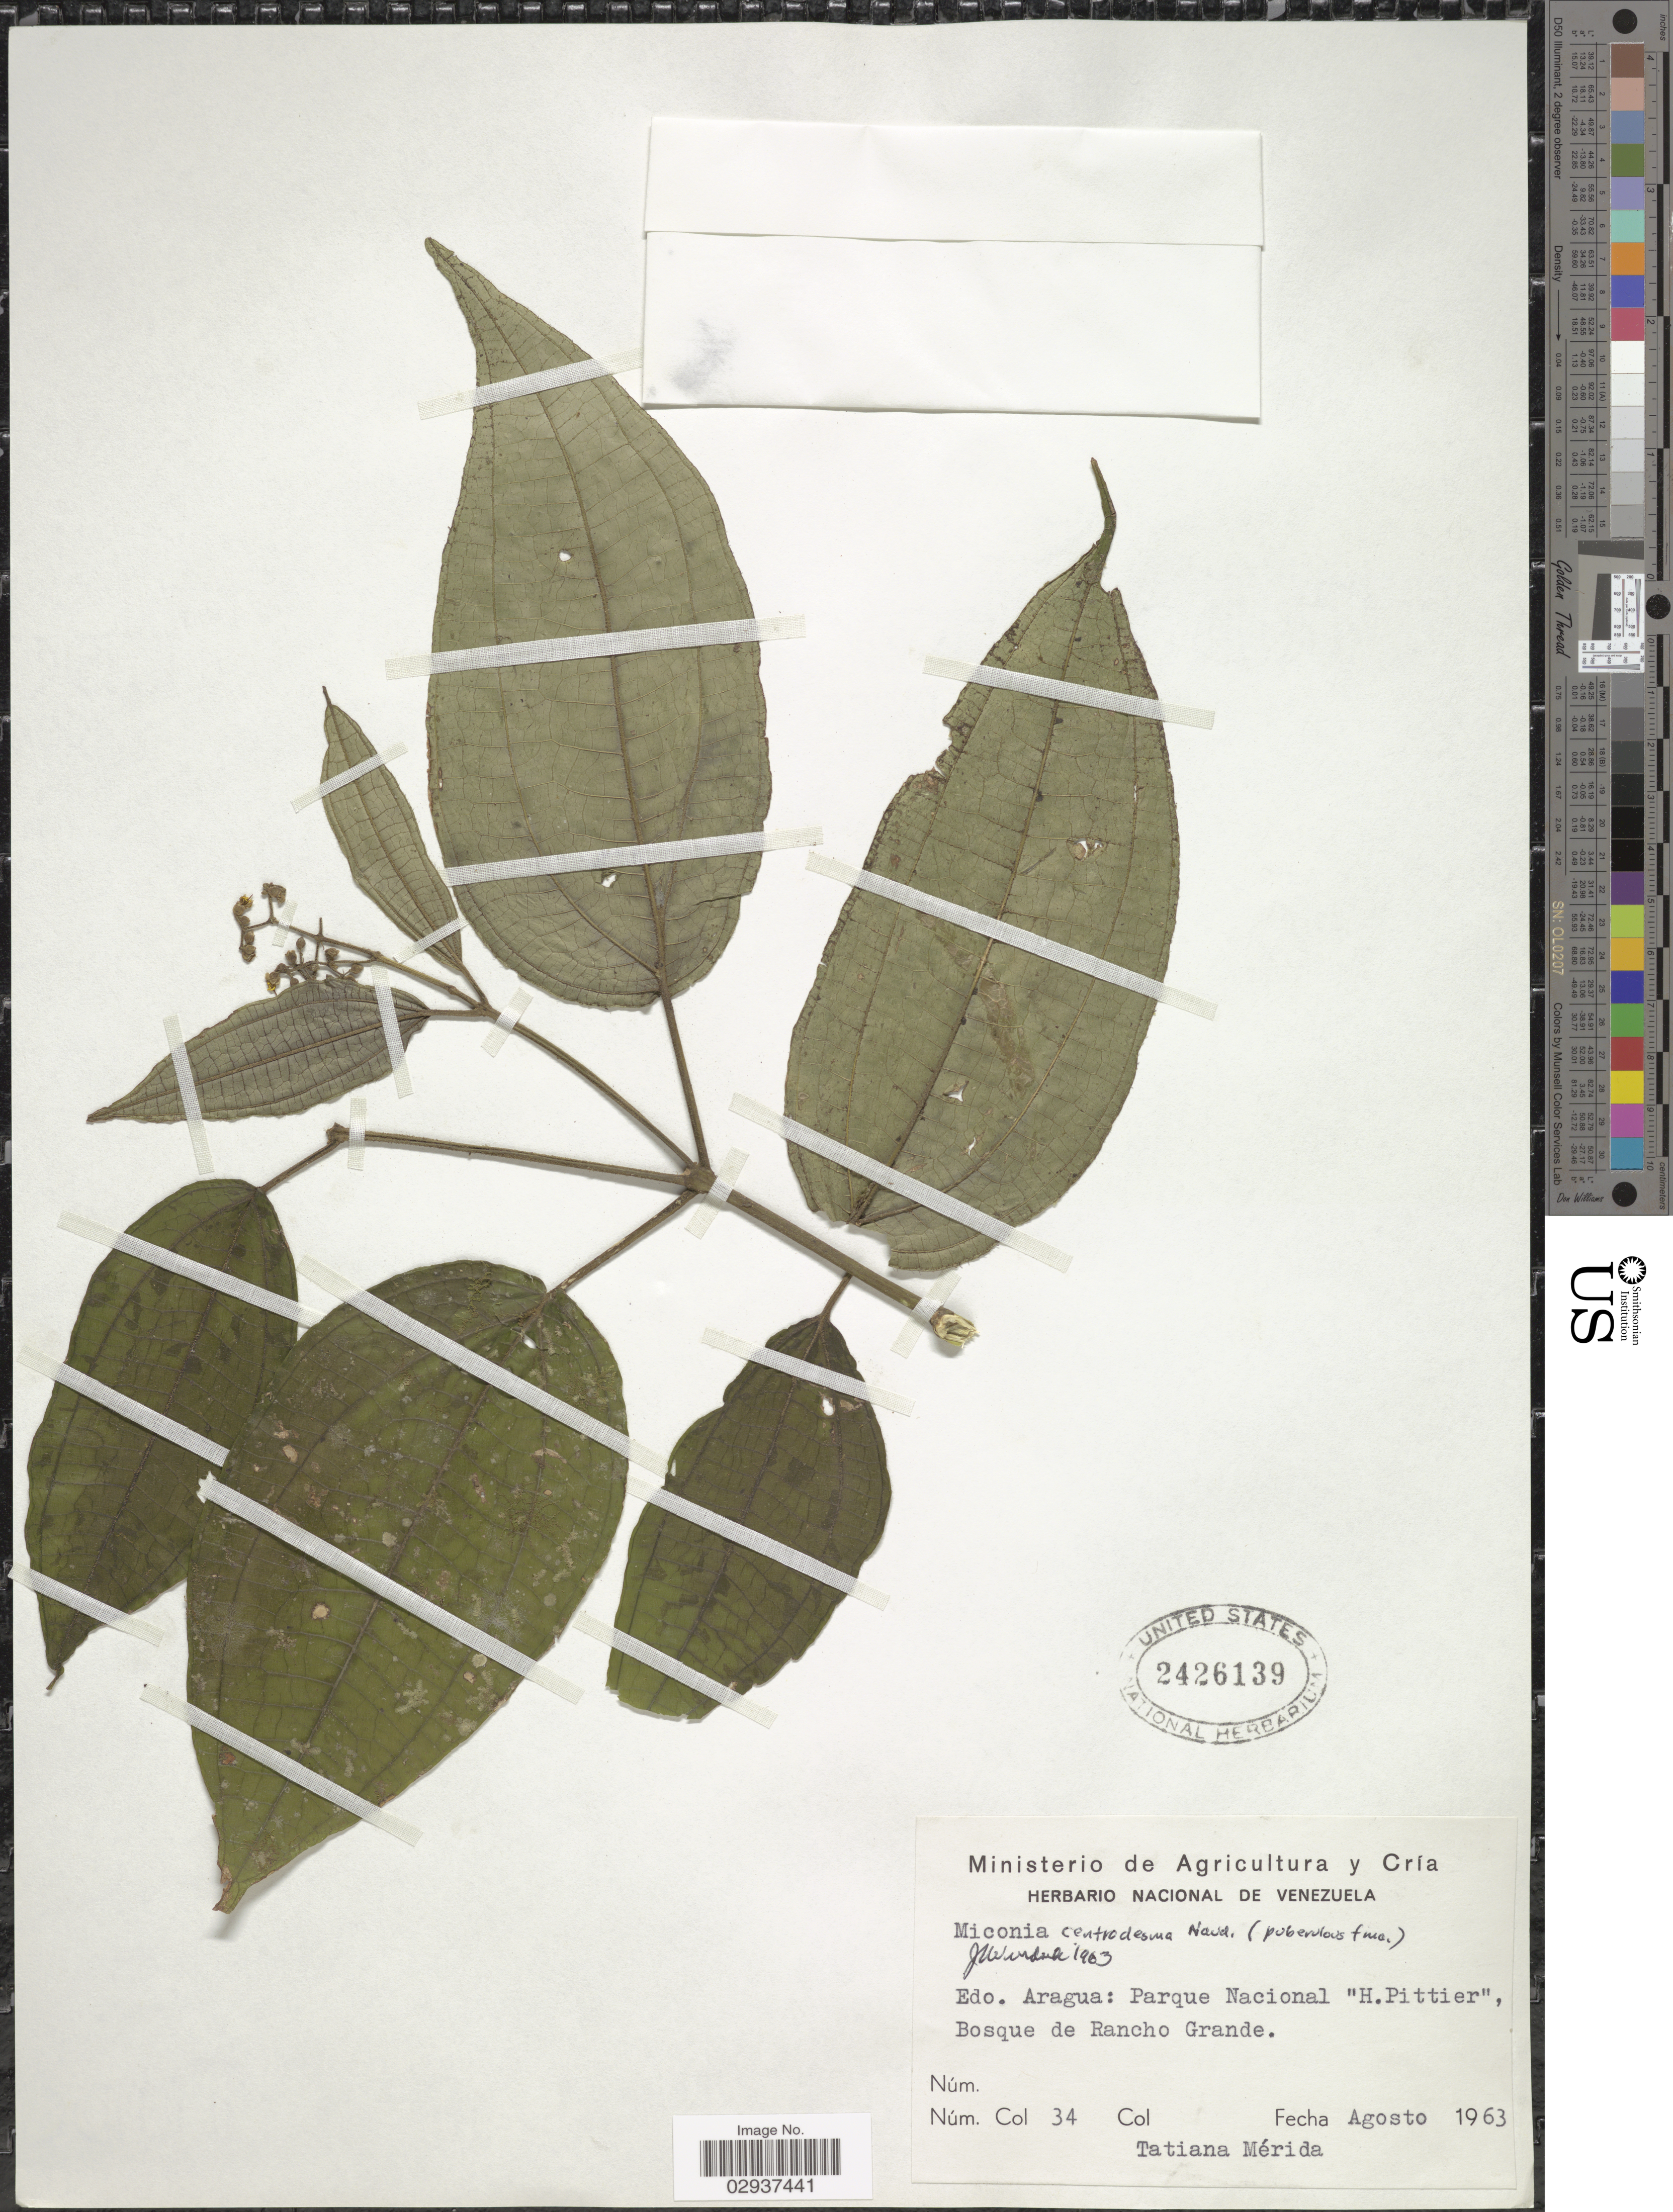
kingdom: Plantae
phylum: Tracheophyta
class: Magnoliopsida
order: Myrtales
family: Melastomataceae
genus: Miconia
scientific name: Miconia centrodesma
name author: Naudin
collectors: T. Mérida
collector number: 34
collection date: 1963-08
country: Venezuela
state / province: Aragua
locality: Parque Nacional "H. Pittier", Bosque de Rancho Grande.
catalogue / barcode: US 2426139